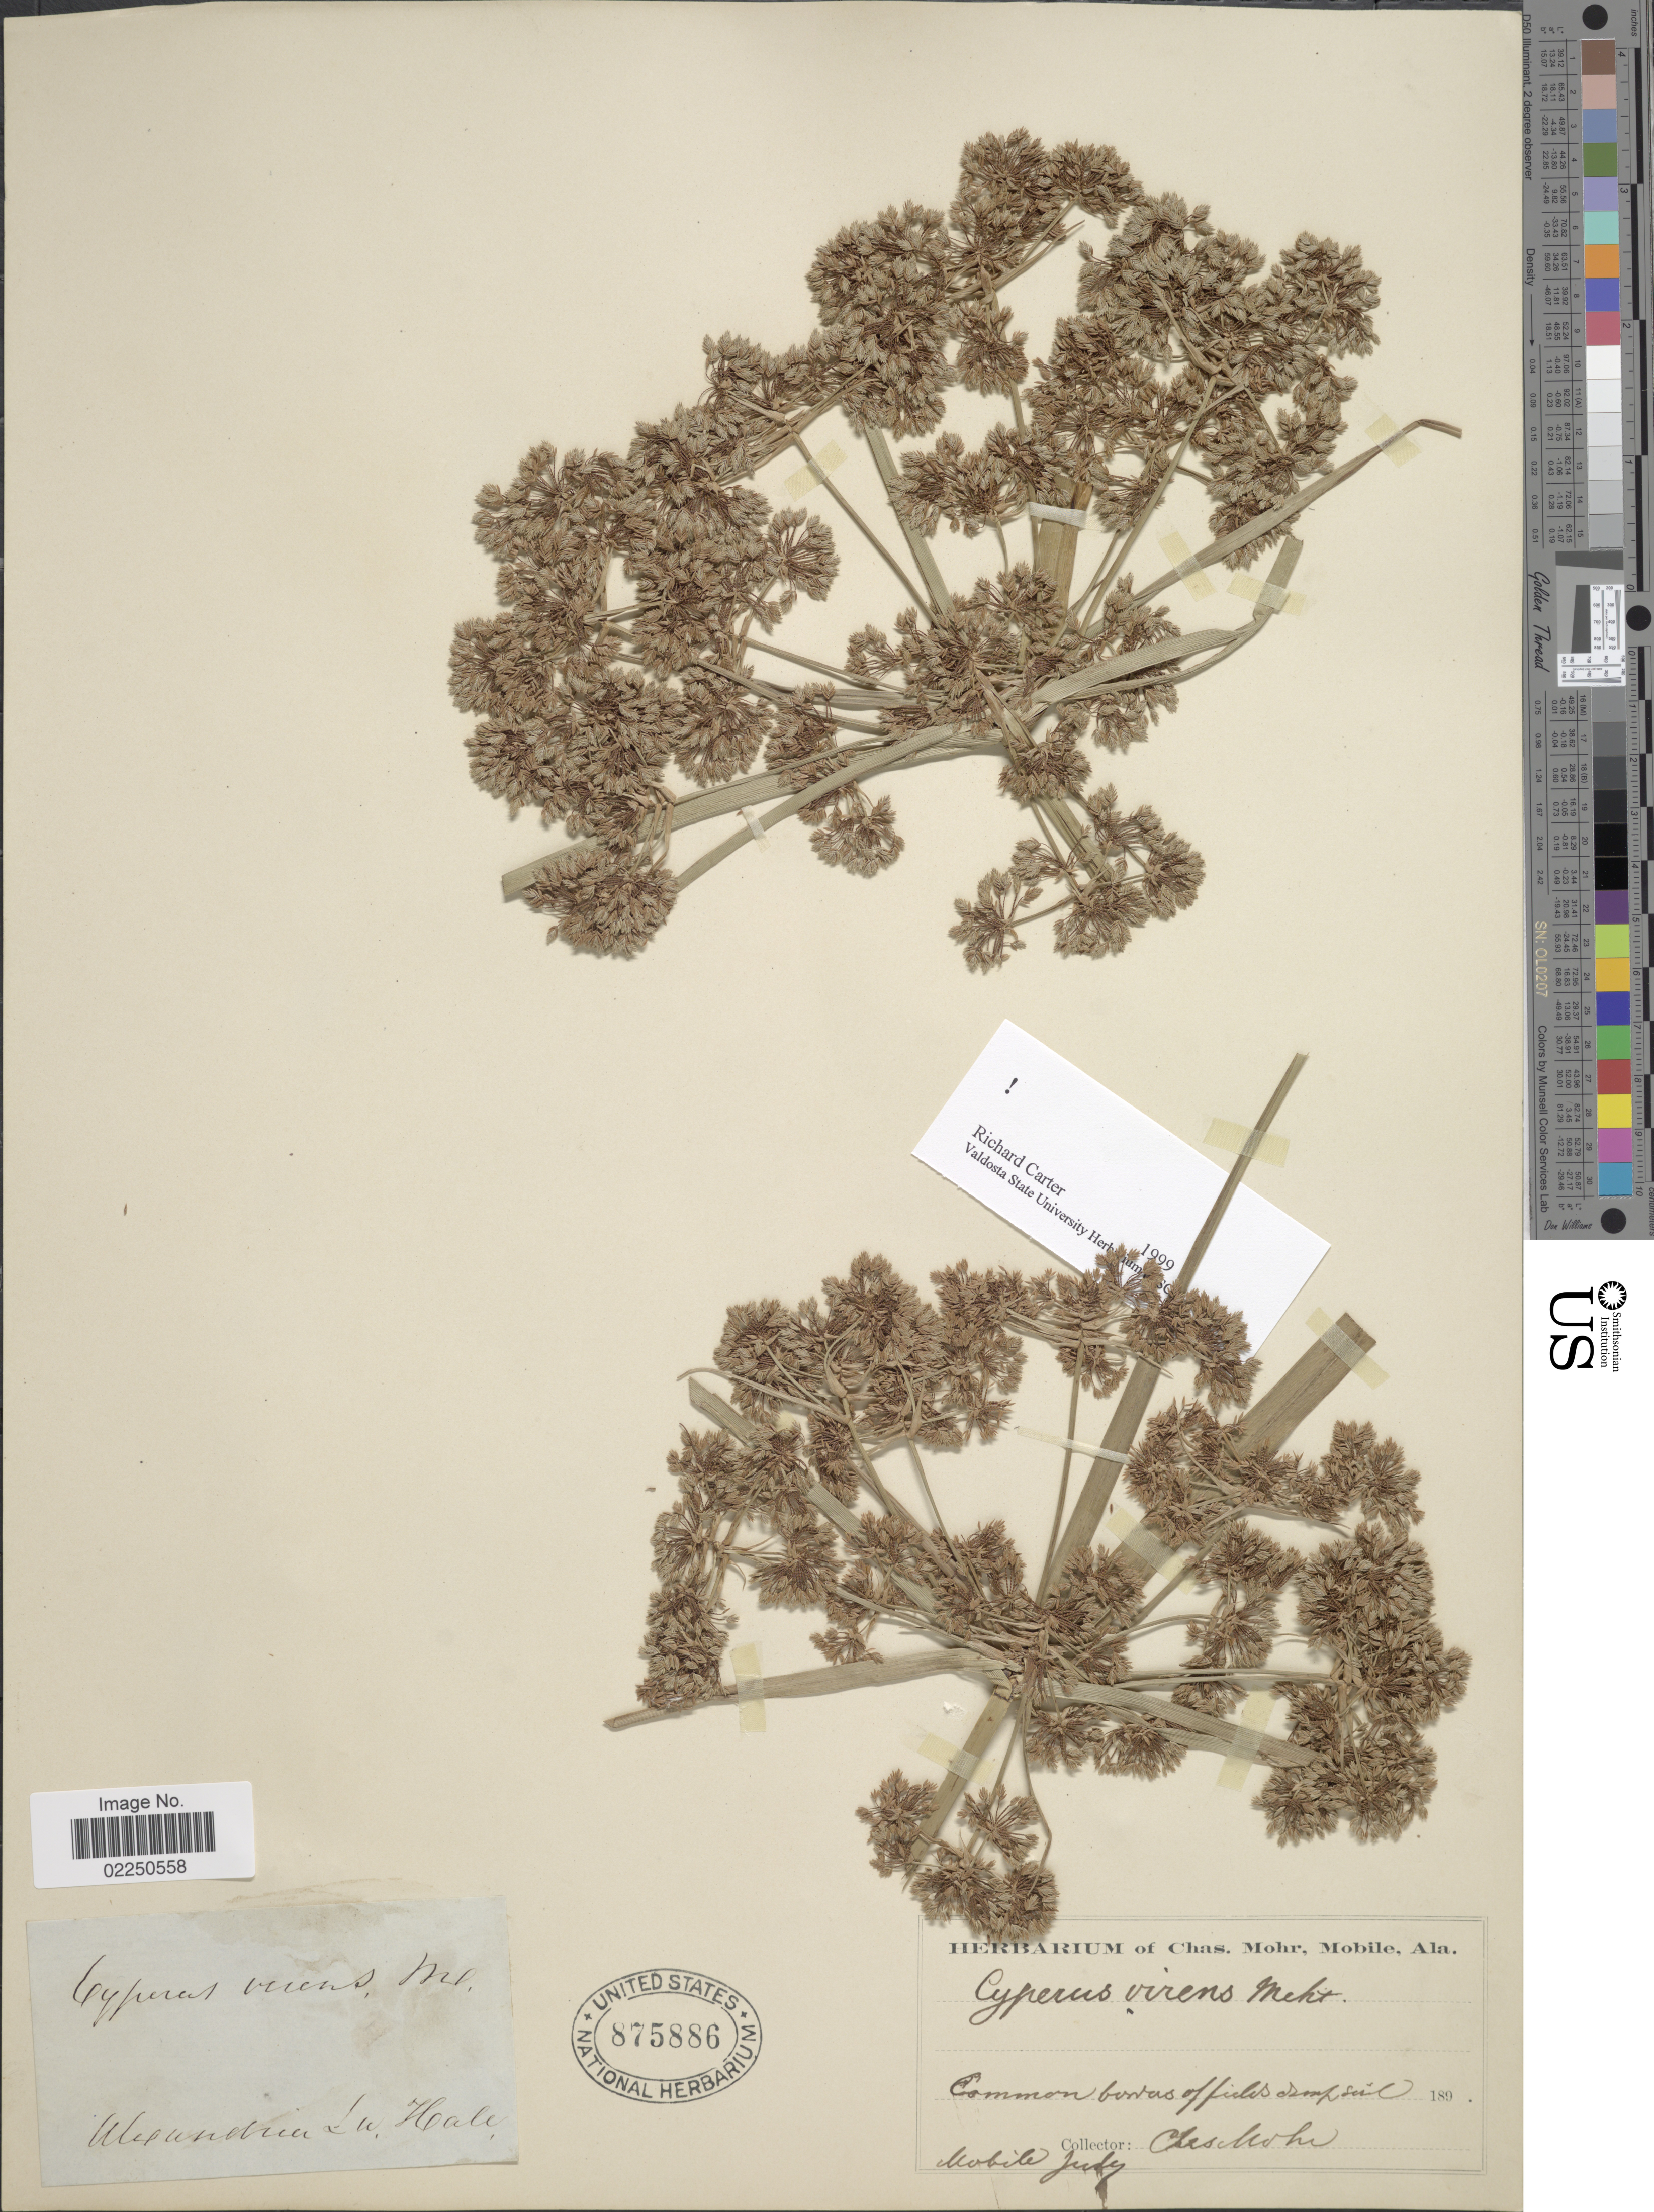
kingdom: Plantae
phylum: Tracheophyta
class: Liliopsida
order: Poales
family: Cyperaceae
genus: Cyperus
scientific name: Cyperus virens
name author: Michx.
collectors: Mohr, C. T. (herbarium)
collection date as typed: Transcribed d/m/y: /7/189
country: United States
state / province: Alabama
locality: Mobile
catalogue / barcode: US 875886